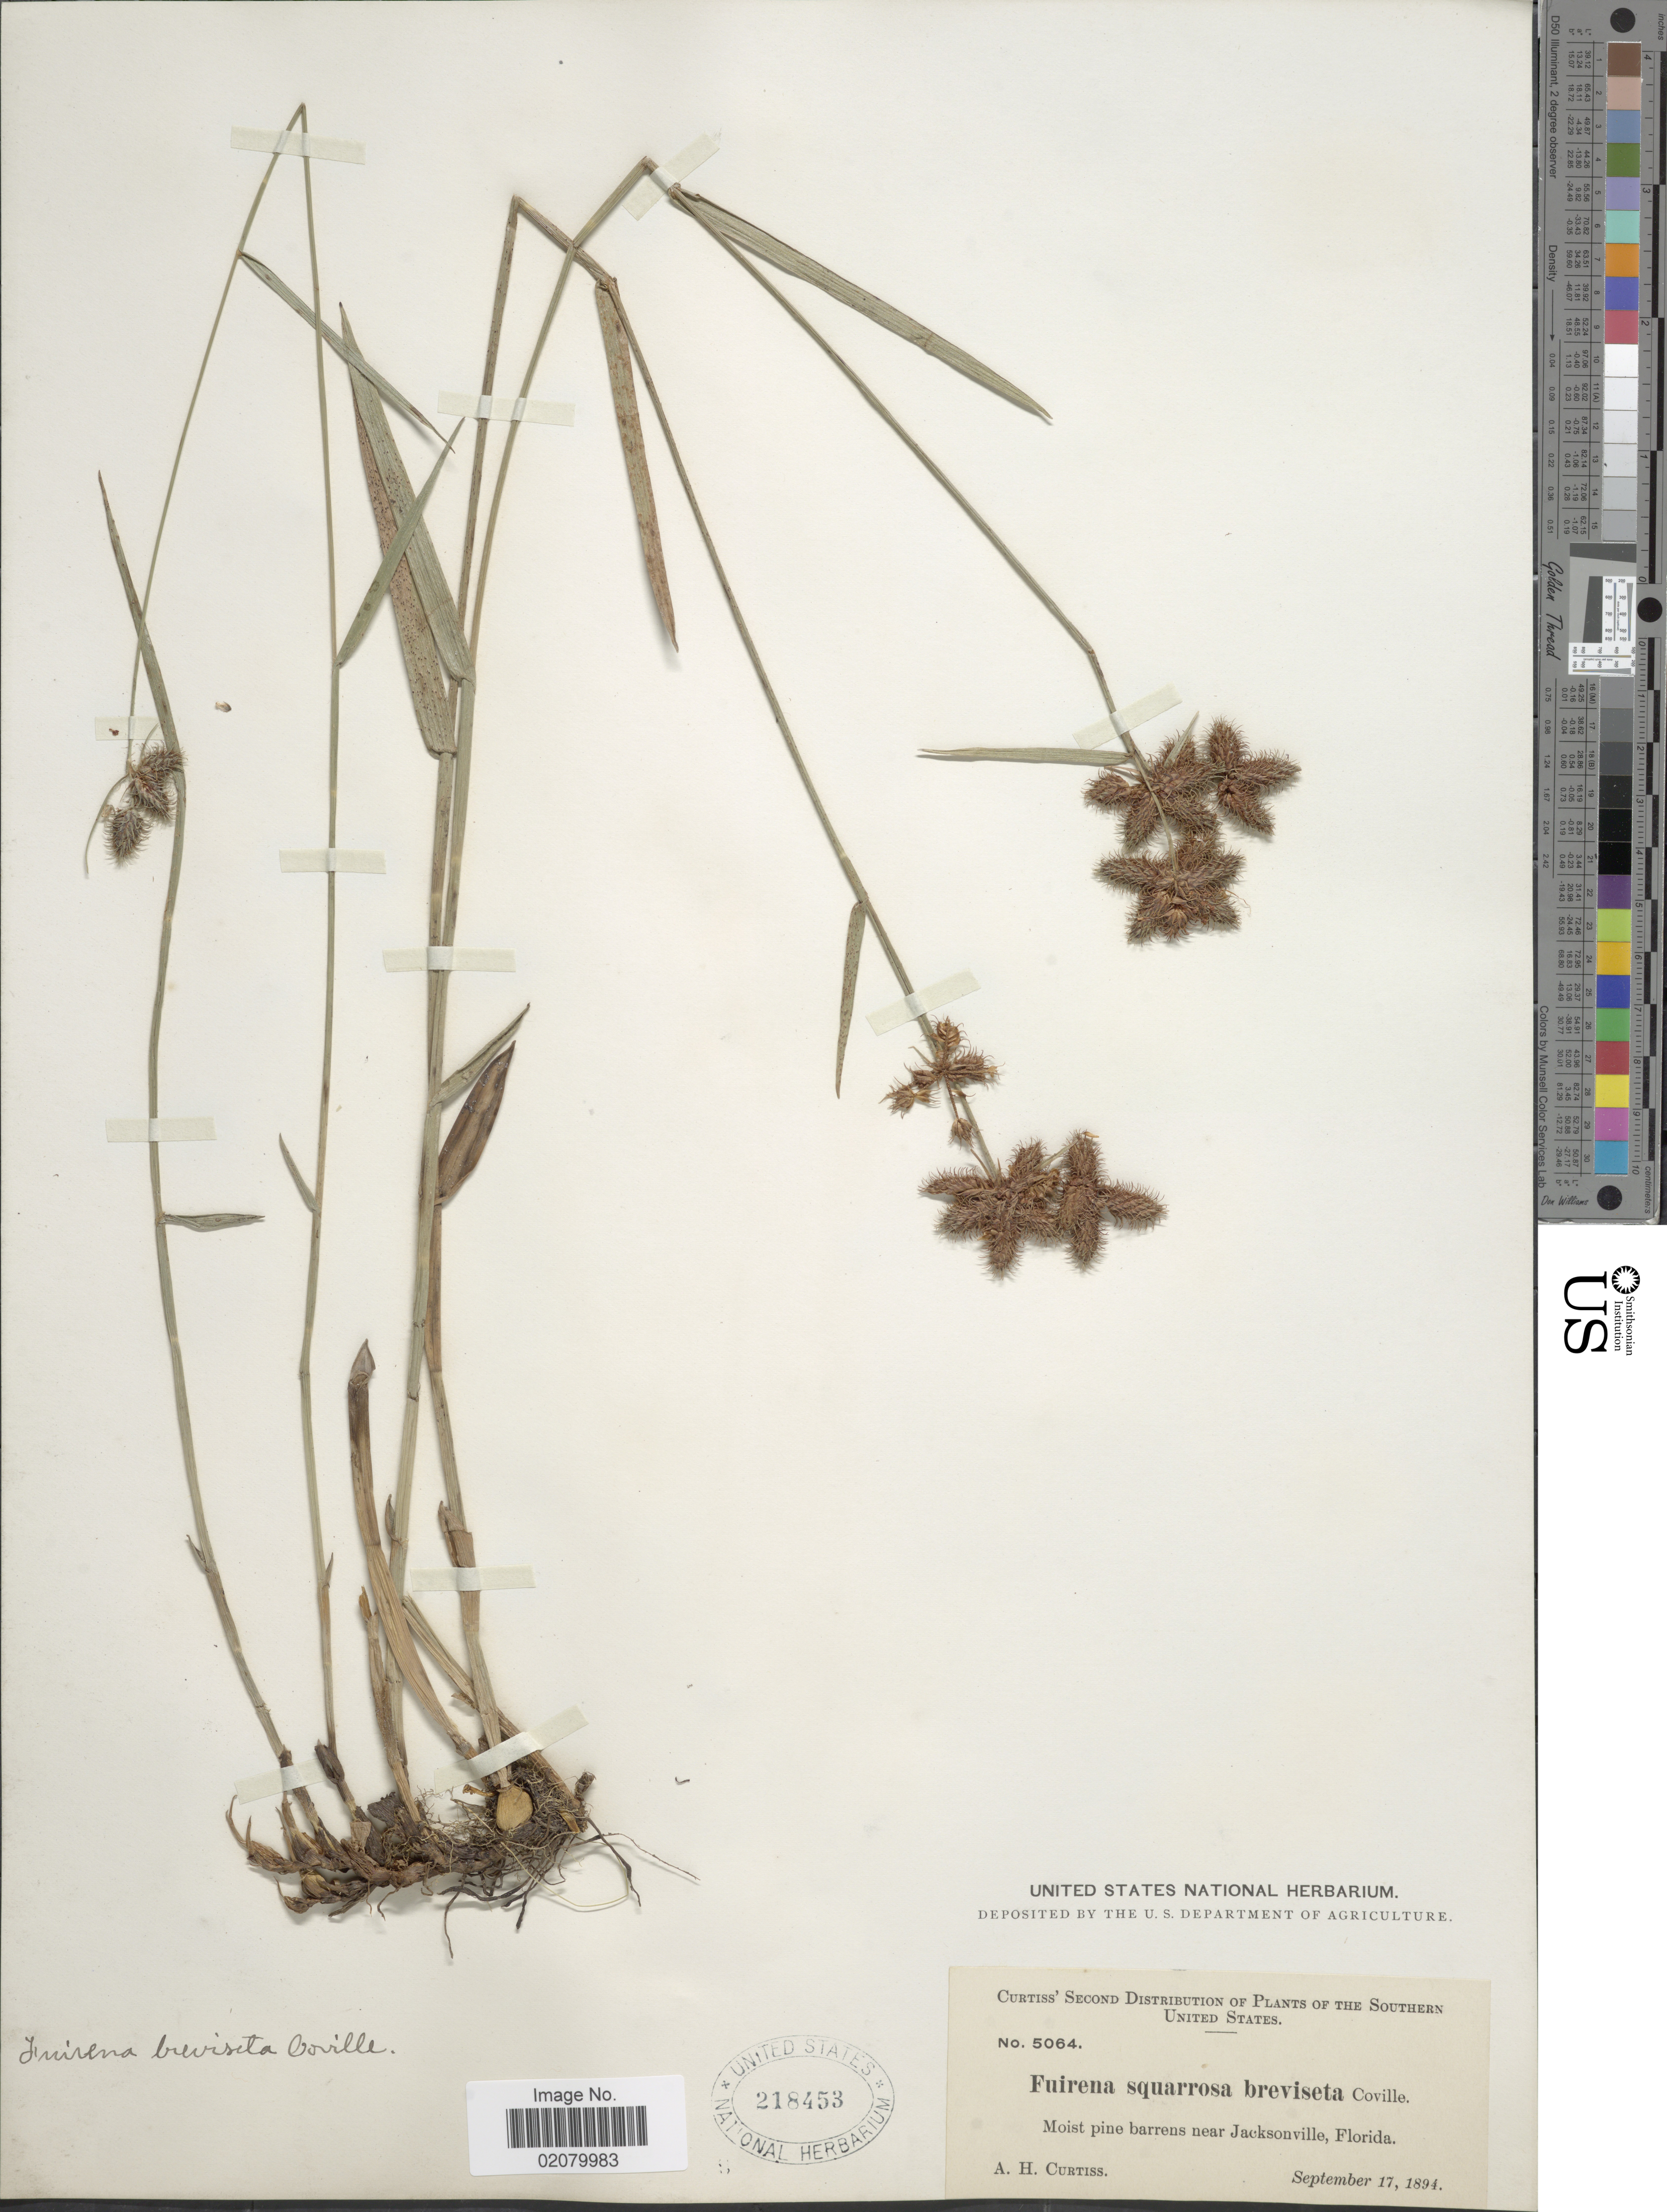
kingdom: Plantae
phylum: Tracheophyta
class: Liliopsida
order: Poales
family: Cyperaceae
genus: Fuirena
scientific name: Fuirena squarrosa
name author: Michx.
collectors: A. H. Curtiss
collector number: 5064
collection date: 1894-09-17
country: United States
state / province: Florida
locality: Moist pine barrens near Jacksonville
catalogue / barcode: US 218453